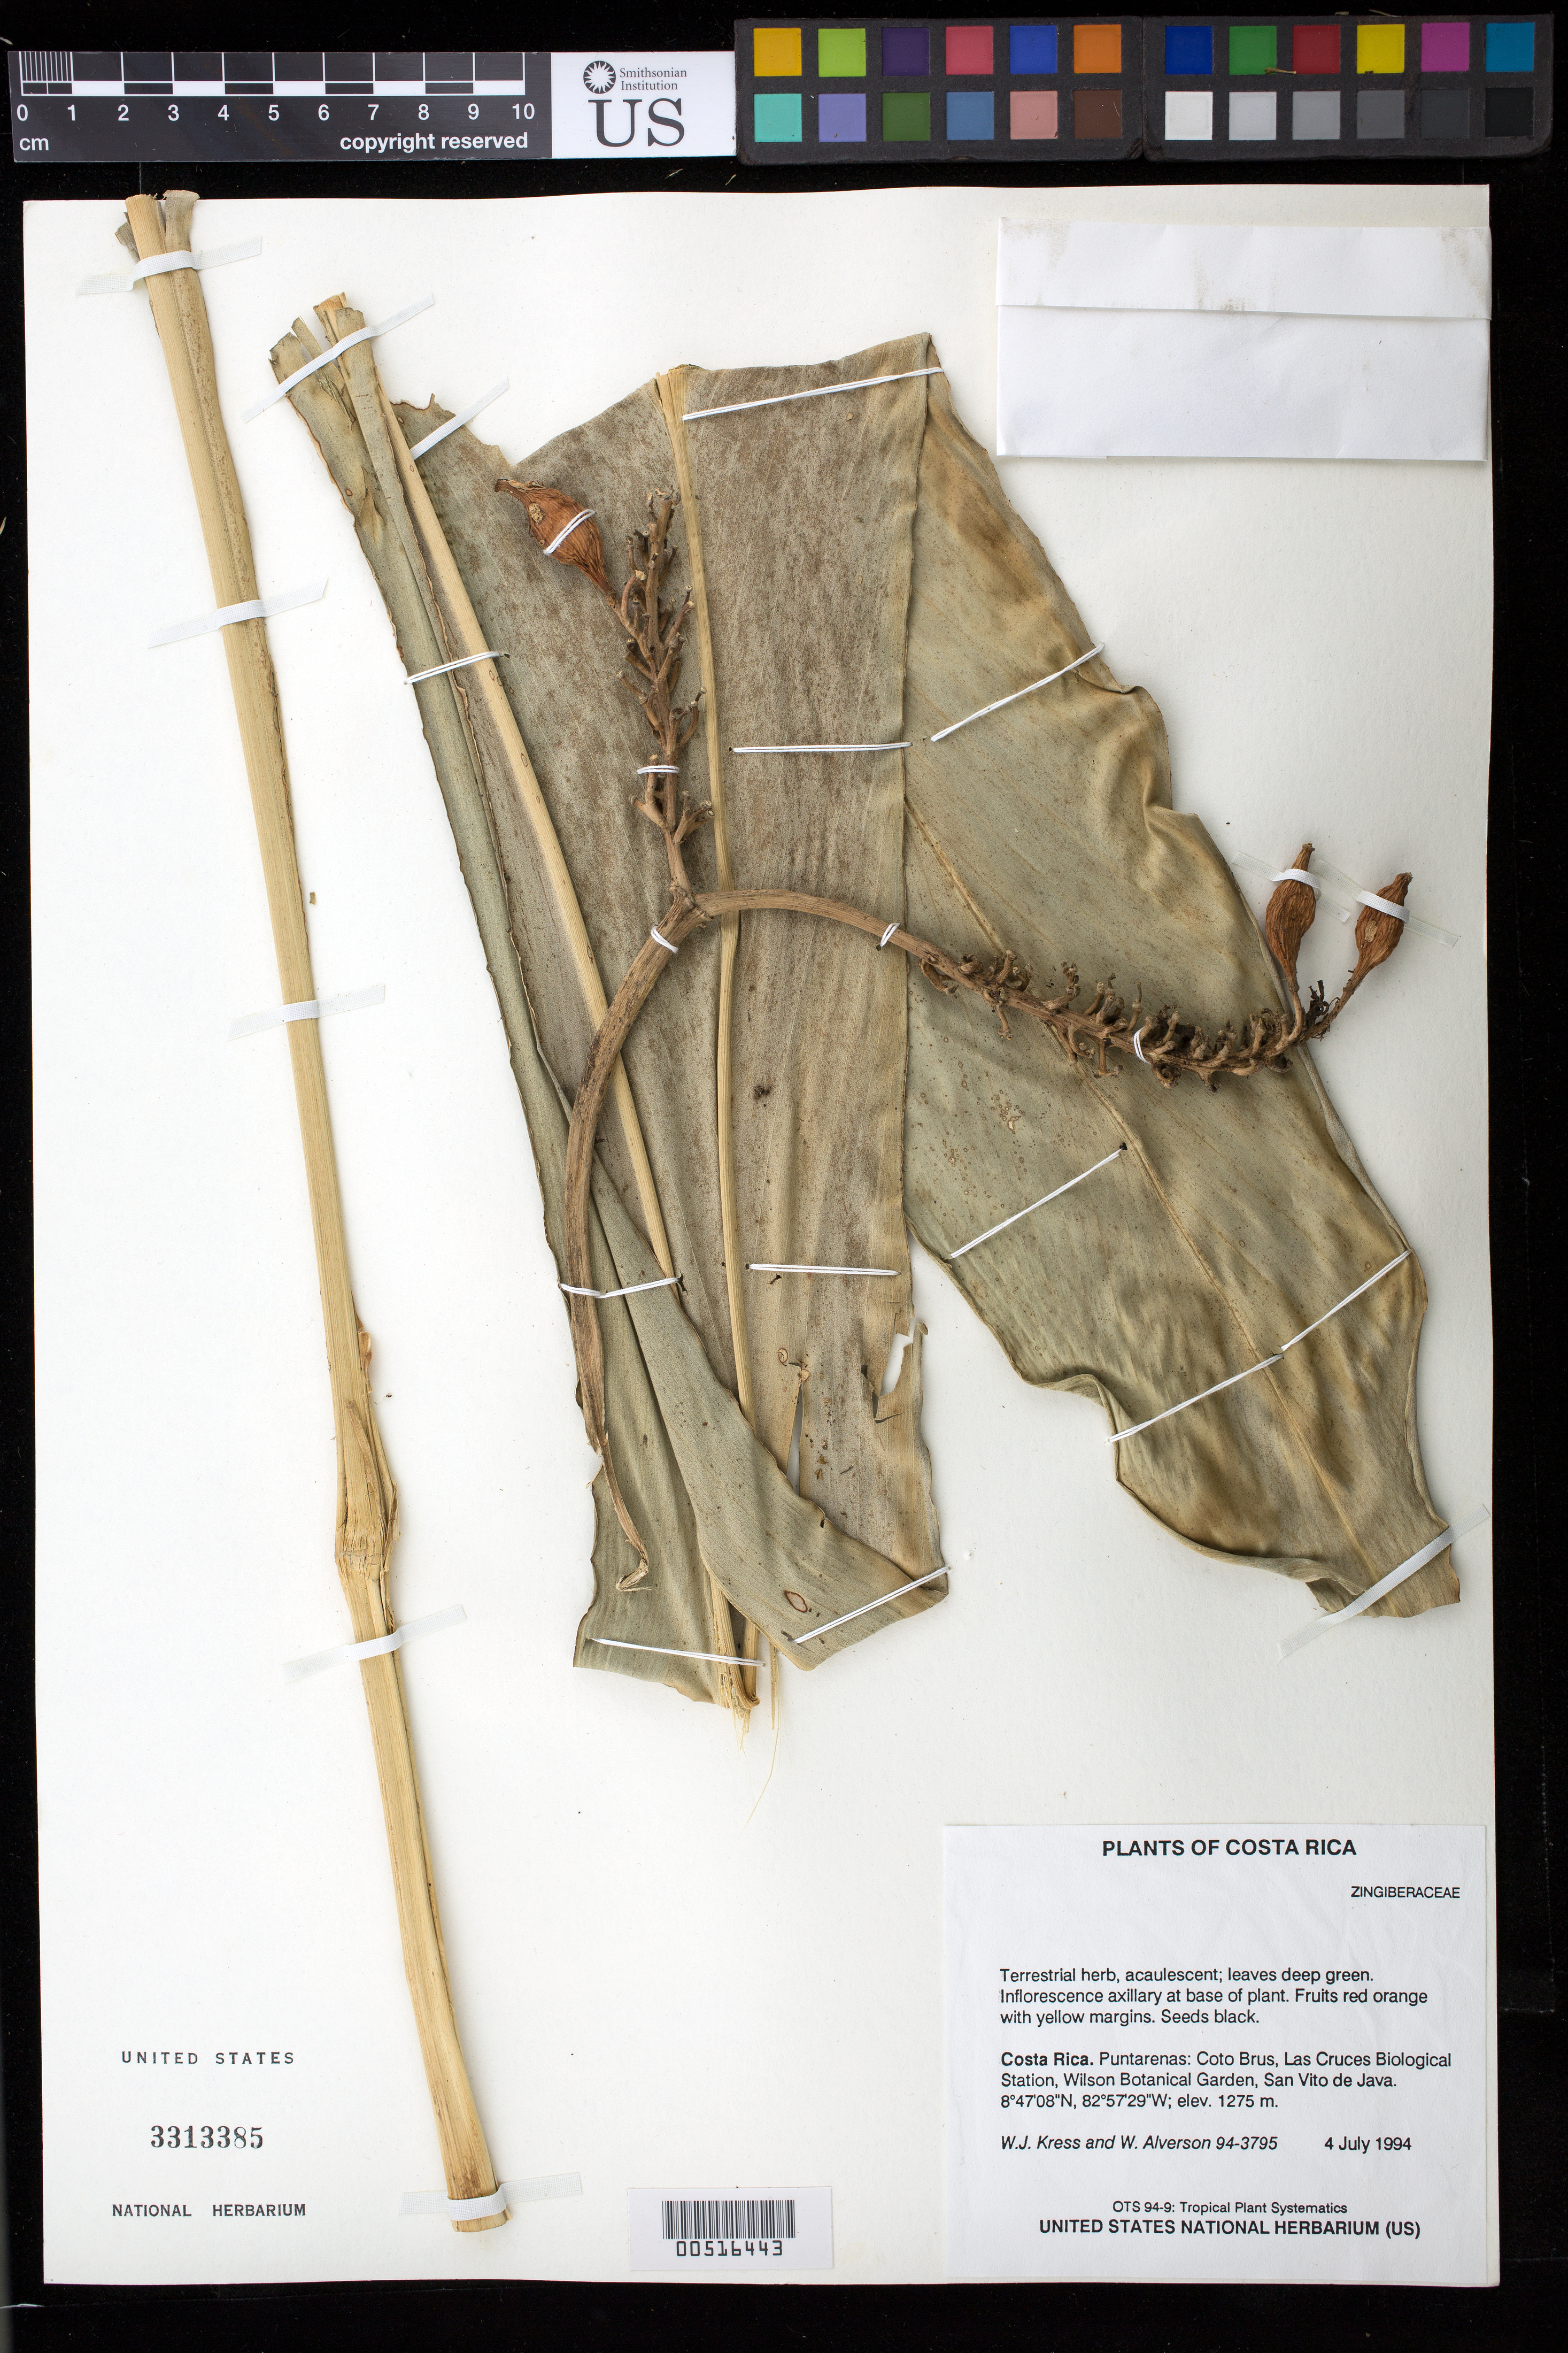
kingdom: Plantae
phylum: Tracheophyta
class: Liliopsida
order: Zingiberales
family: Zingiberaceae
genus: Cautleya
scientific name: Cautleya robusta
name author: Baker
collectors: W. J. Kress & W. S. Alverson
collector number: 94-3795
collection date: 1994-07-04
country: Costa Rica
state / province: Puntarenas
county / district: Coto Brus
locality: Las Cruces Biological Station, Wilson Botanical Garden, San Vito de Java.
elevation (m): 1275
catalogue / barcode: US 3313385